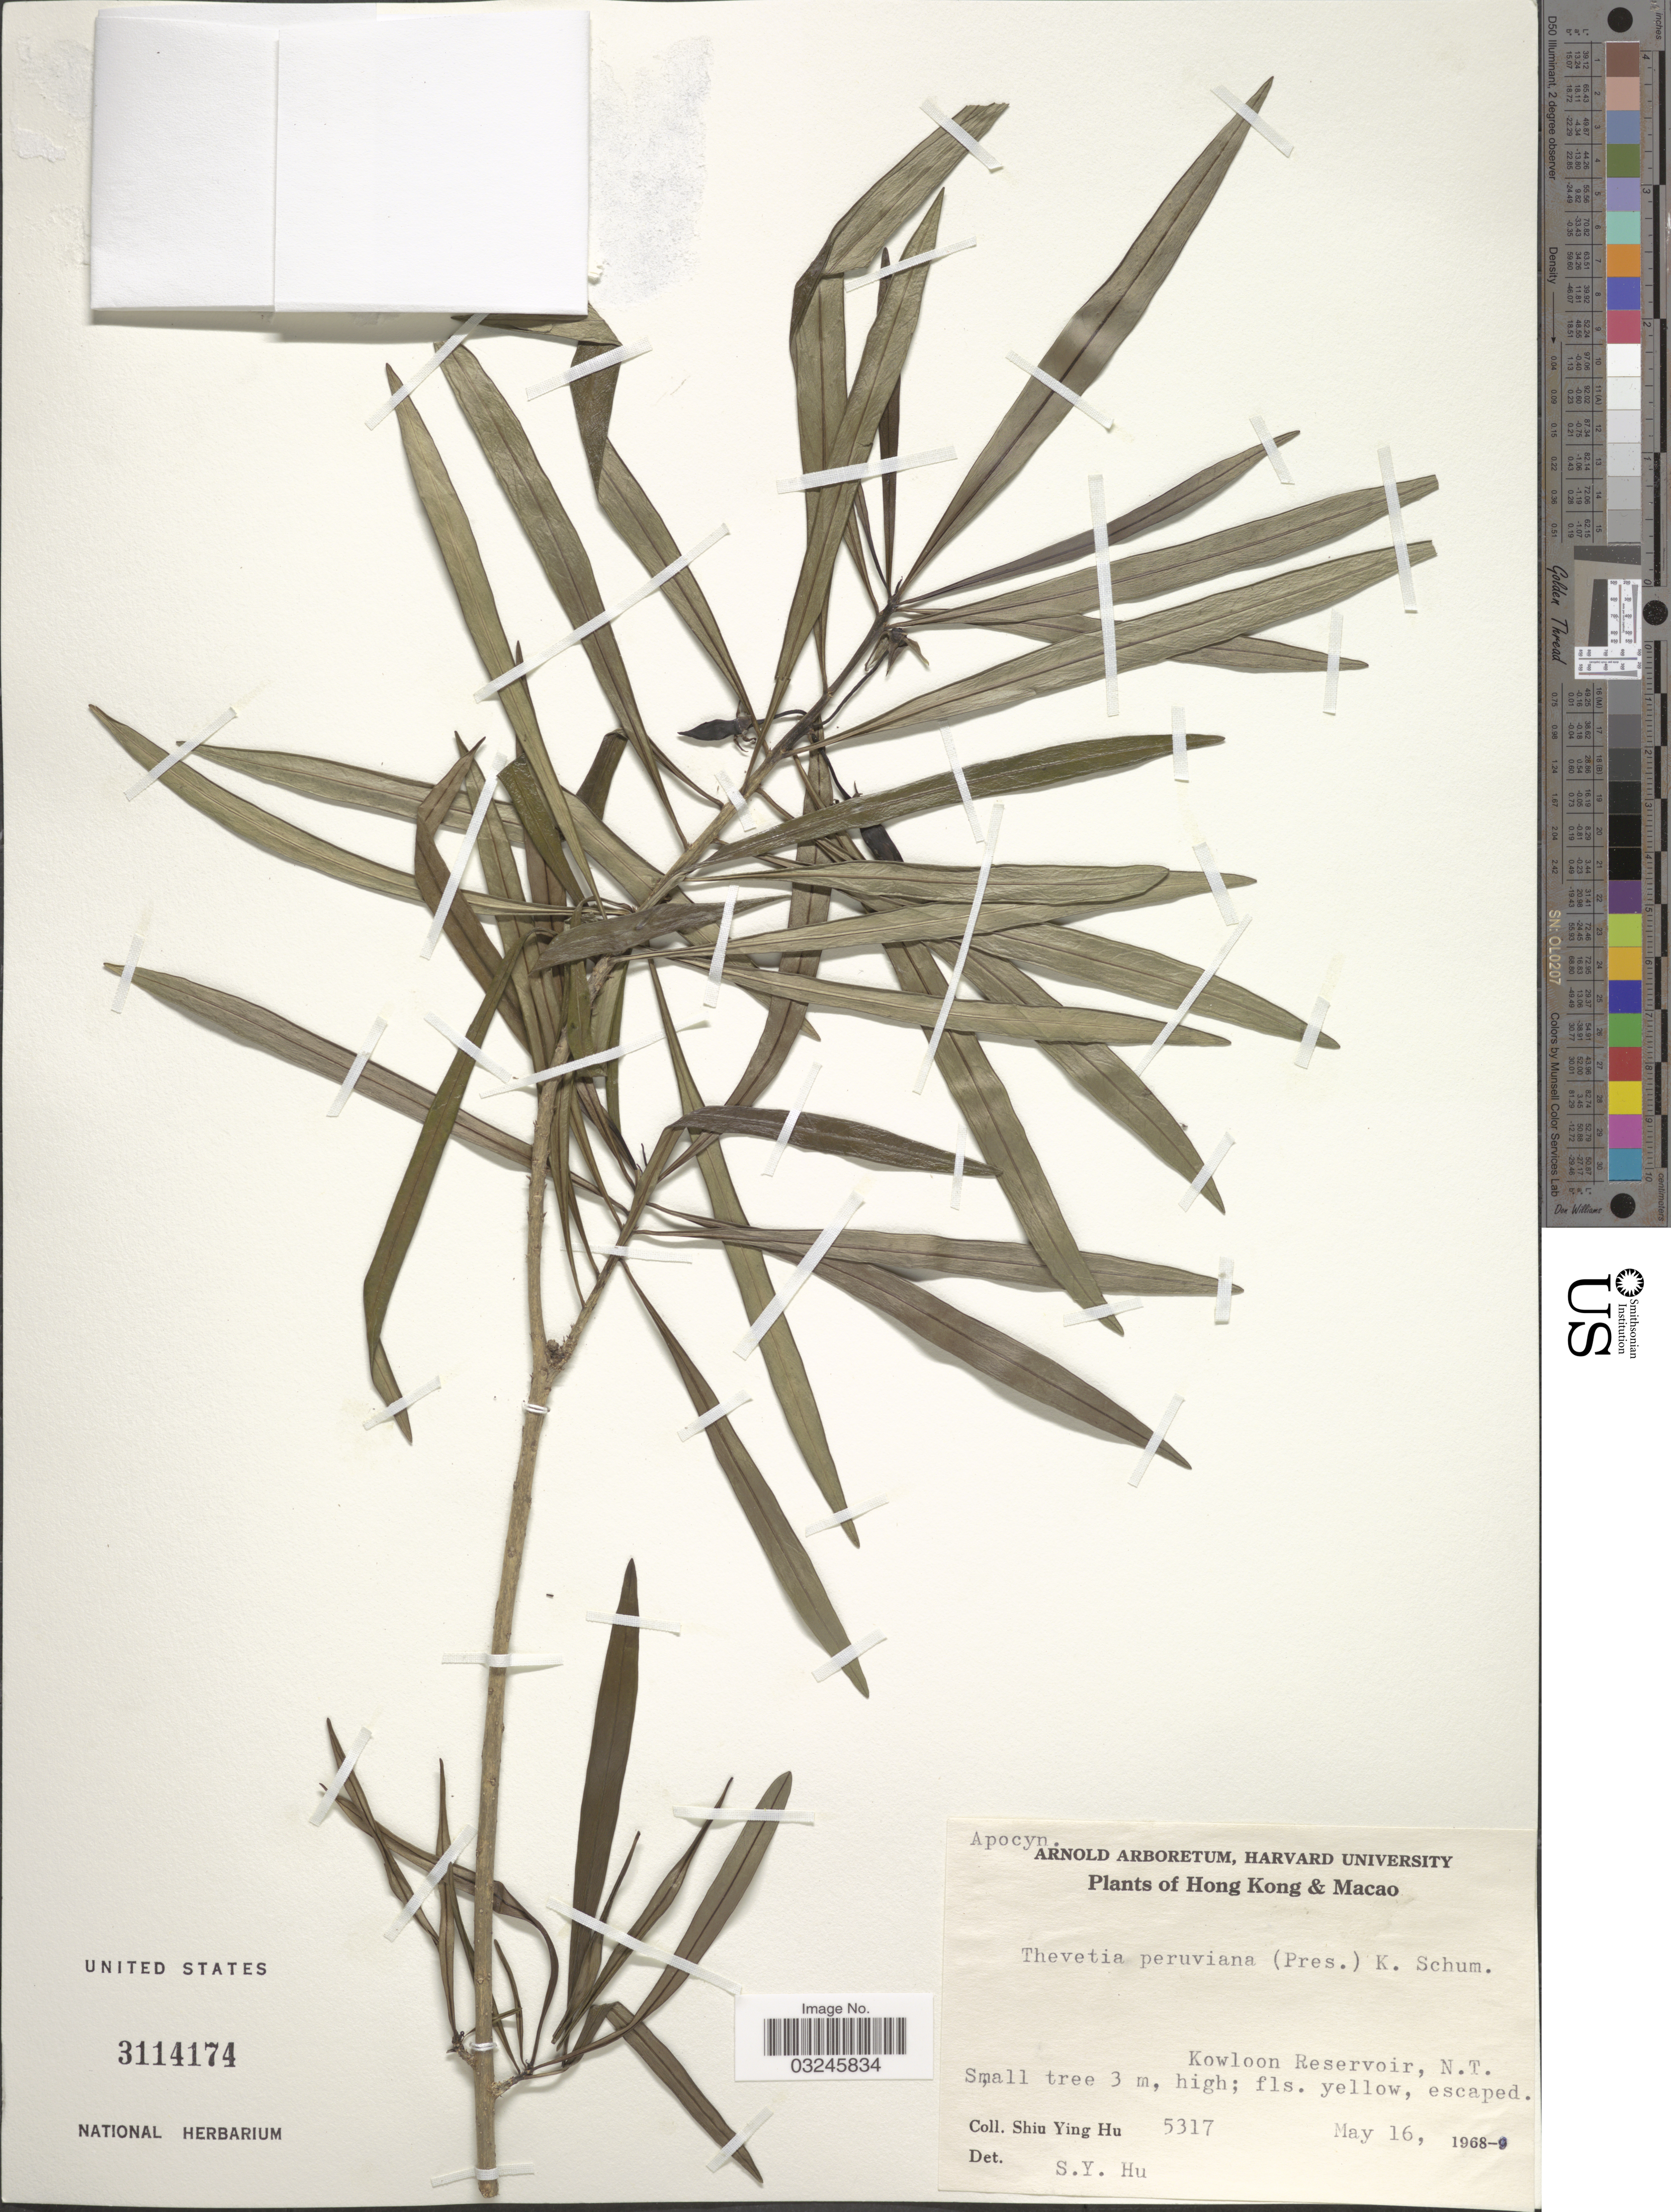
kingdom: Plantae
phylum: Tracheophyta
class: Magnoliopsida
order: Gentianales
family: Apocynaceae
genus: Thevetia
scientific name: Thevetia peruviana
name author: (Pers.) K. Schum.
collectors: S. Y. Hu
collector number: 5317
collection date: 1968-05-16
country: China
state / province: Hong Kong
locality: Hong Kong & Macao, Kowloon Reservoir, N.T.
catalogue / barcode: US 3114174